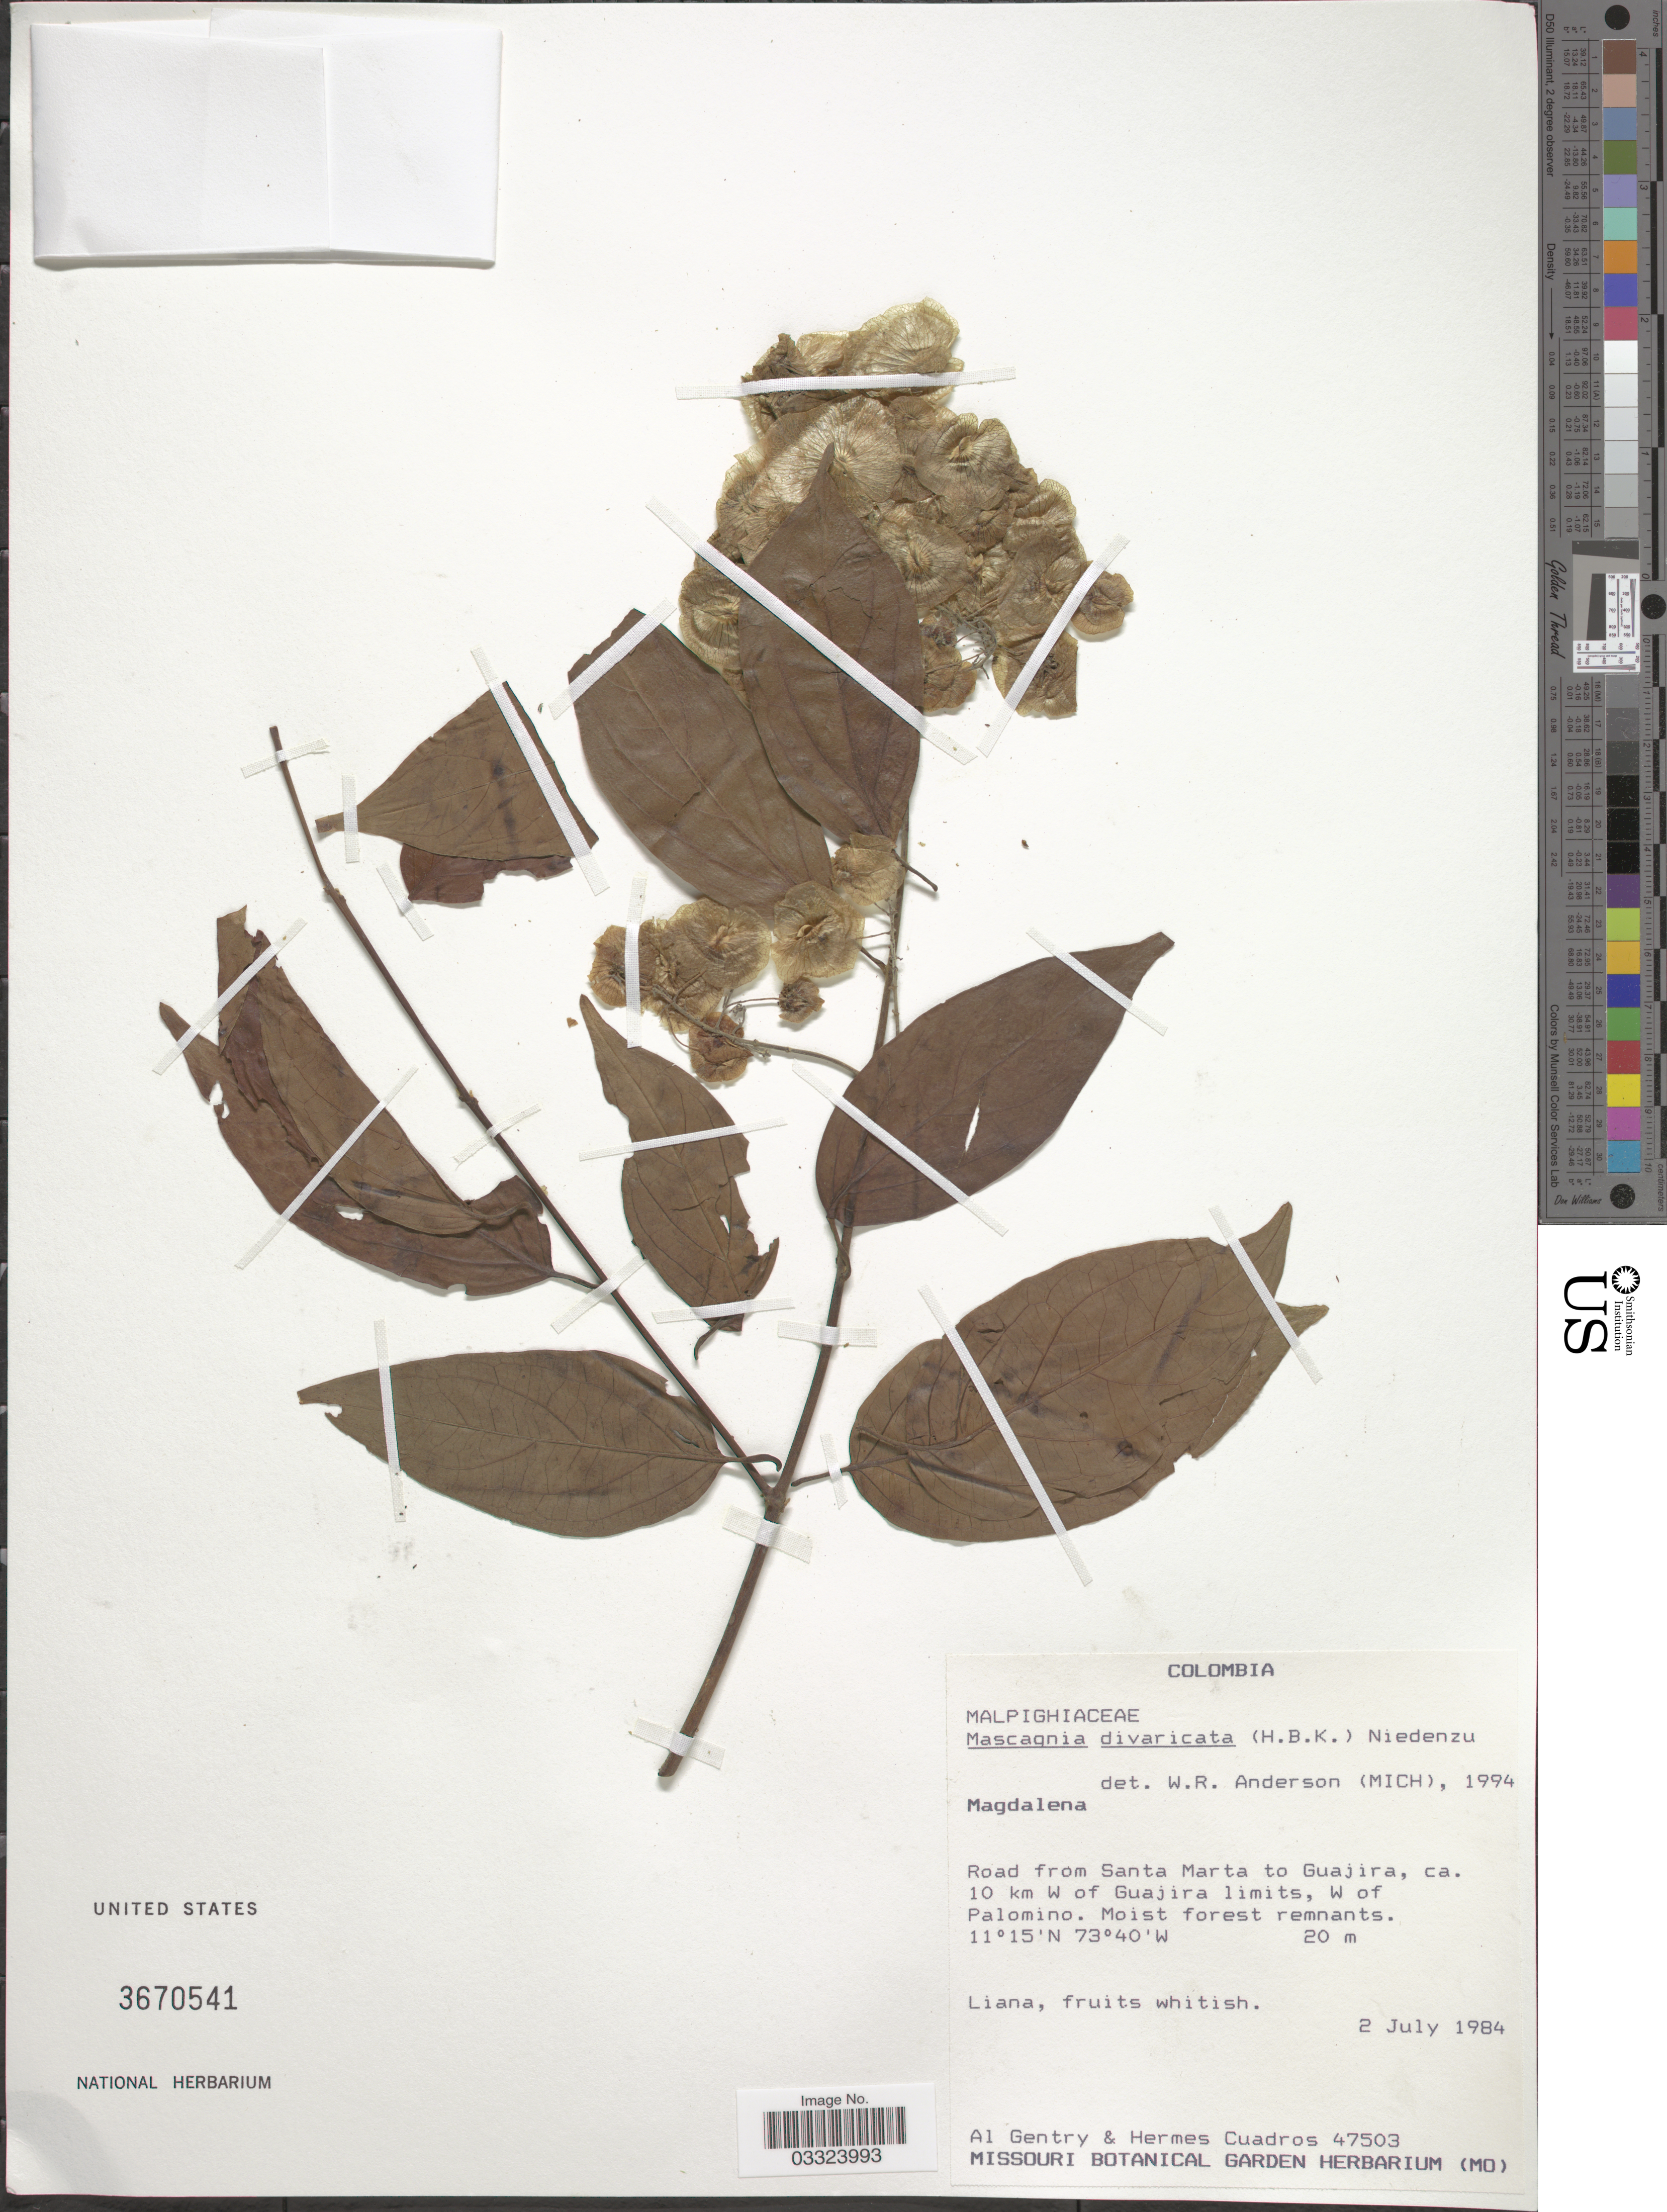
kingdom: Plantae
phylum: Tracheophyta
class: Magnoliopsida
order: Malpighiales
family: Malpighiaceae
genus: Mascagnia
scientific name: Mascagnia divaricata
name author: (Kunth) Nied.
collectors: A. H. Gentry & H. Cuadros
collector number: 47503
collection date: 1984-07-02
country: Colombia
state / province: Magdalena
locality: Road from Santa Marta to Guajira, ca. 10 km W of Guajira limits, W of Palomino.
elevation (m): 20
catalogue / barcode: US 3670541